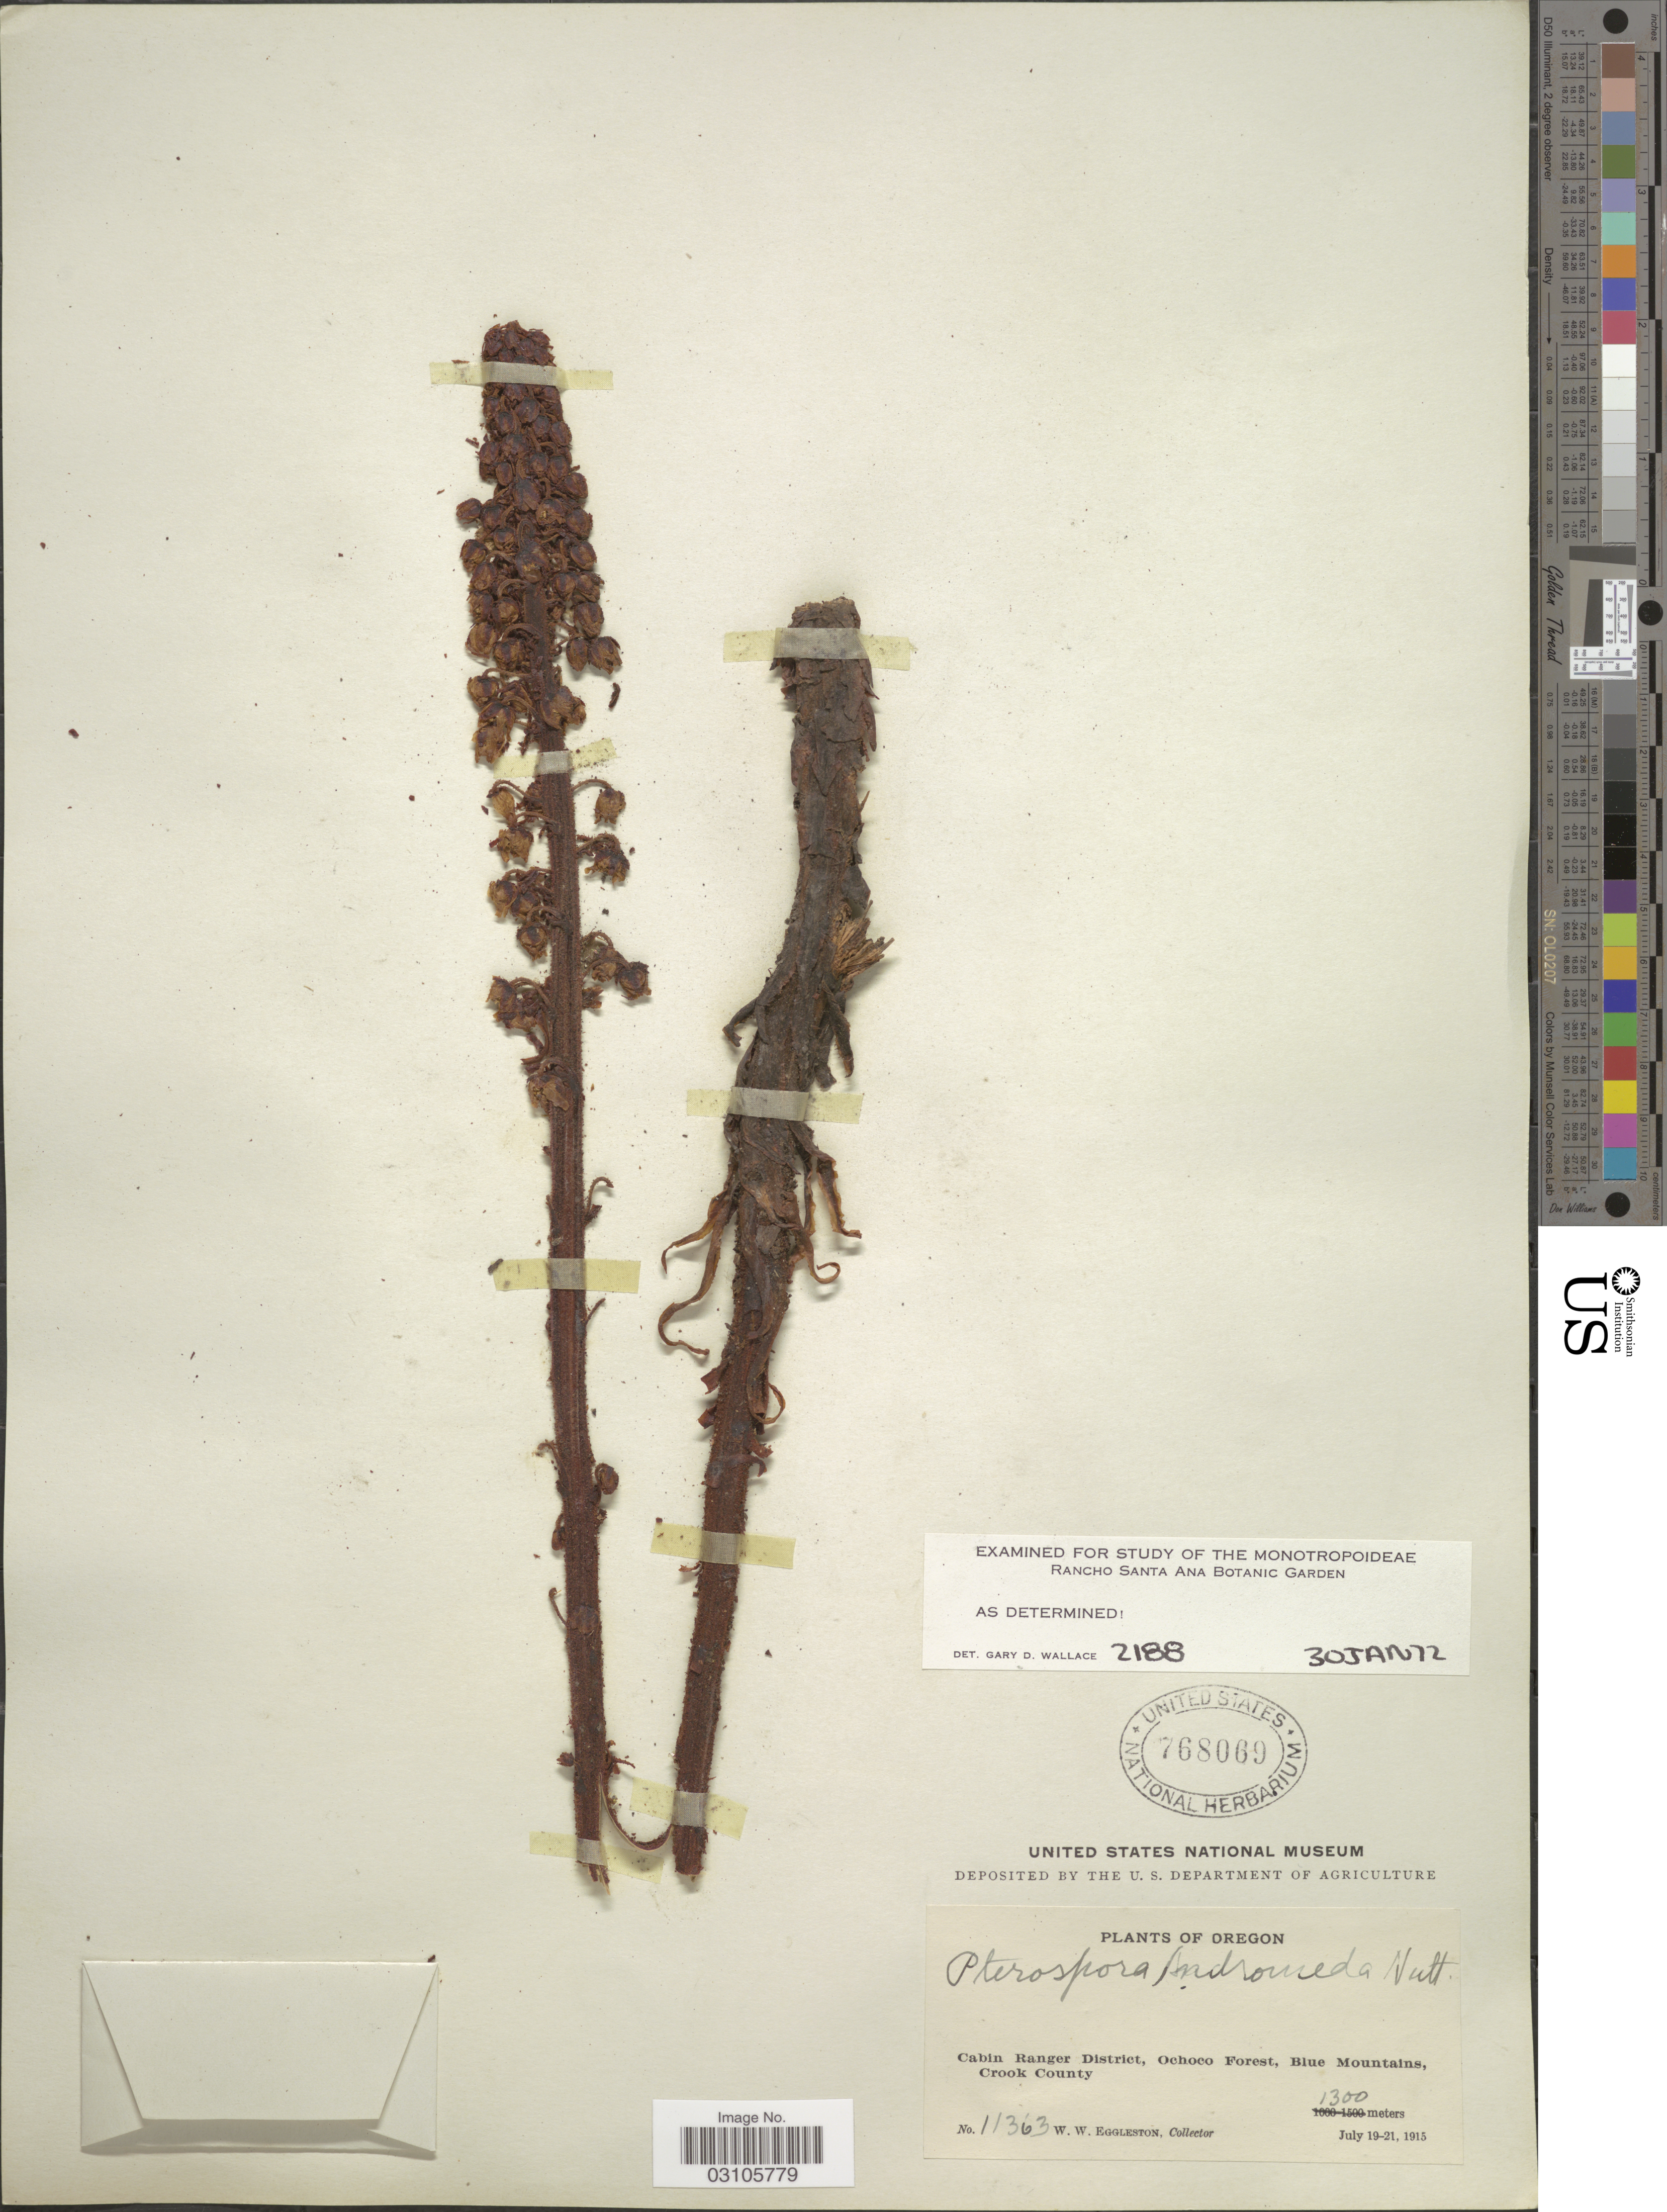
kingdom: Plantae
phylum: Tracheophyta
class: Magnoliopsida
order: Ericales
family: Ericaceae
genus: Pterospora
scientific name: Pterospora andromedea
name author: Nutt.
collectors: W. W. Eggleston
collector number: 11363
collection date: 1915-07-19/1915-07-21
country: United States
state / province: Oregon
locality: Cabin Ranger District, Ochoco Forest, Blue Mountains, Crook County.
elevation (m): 1300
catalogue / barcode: US 768069